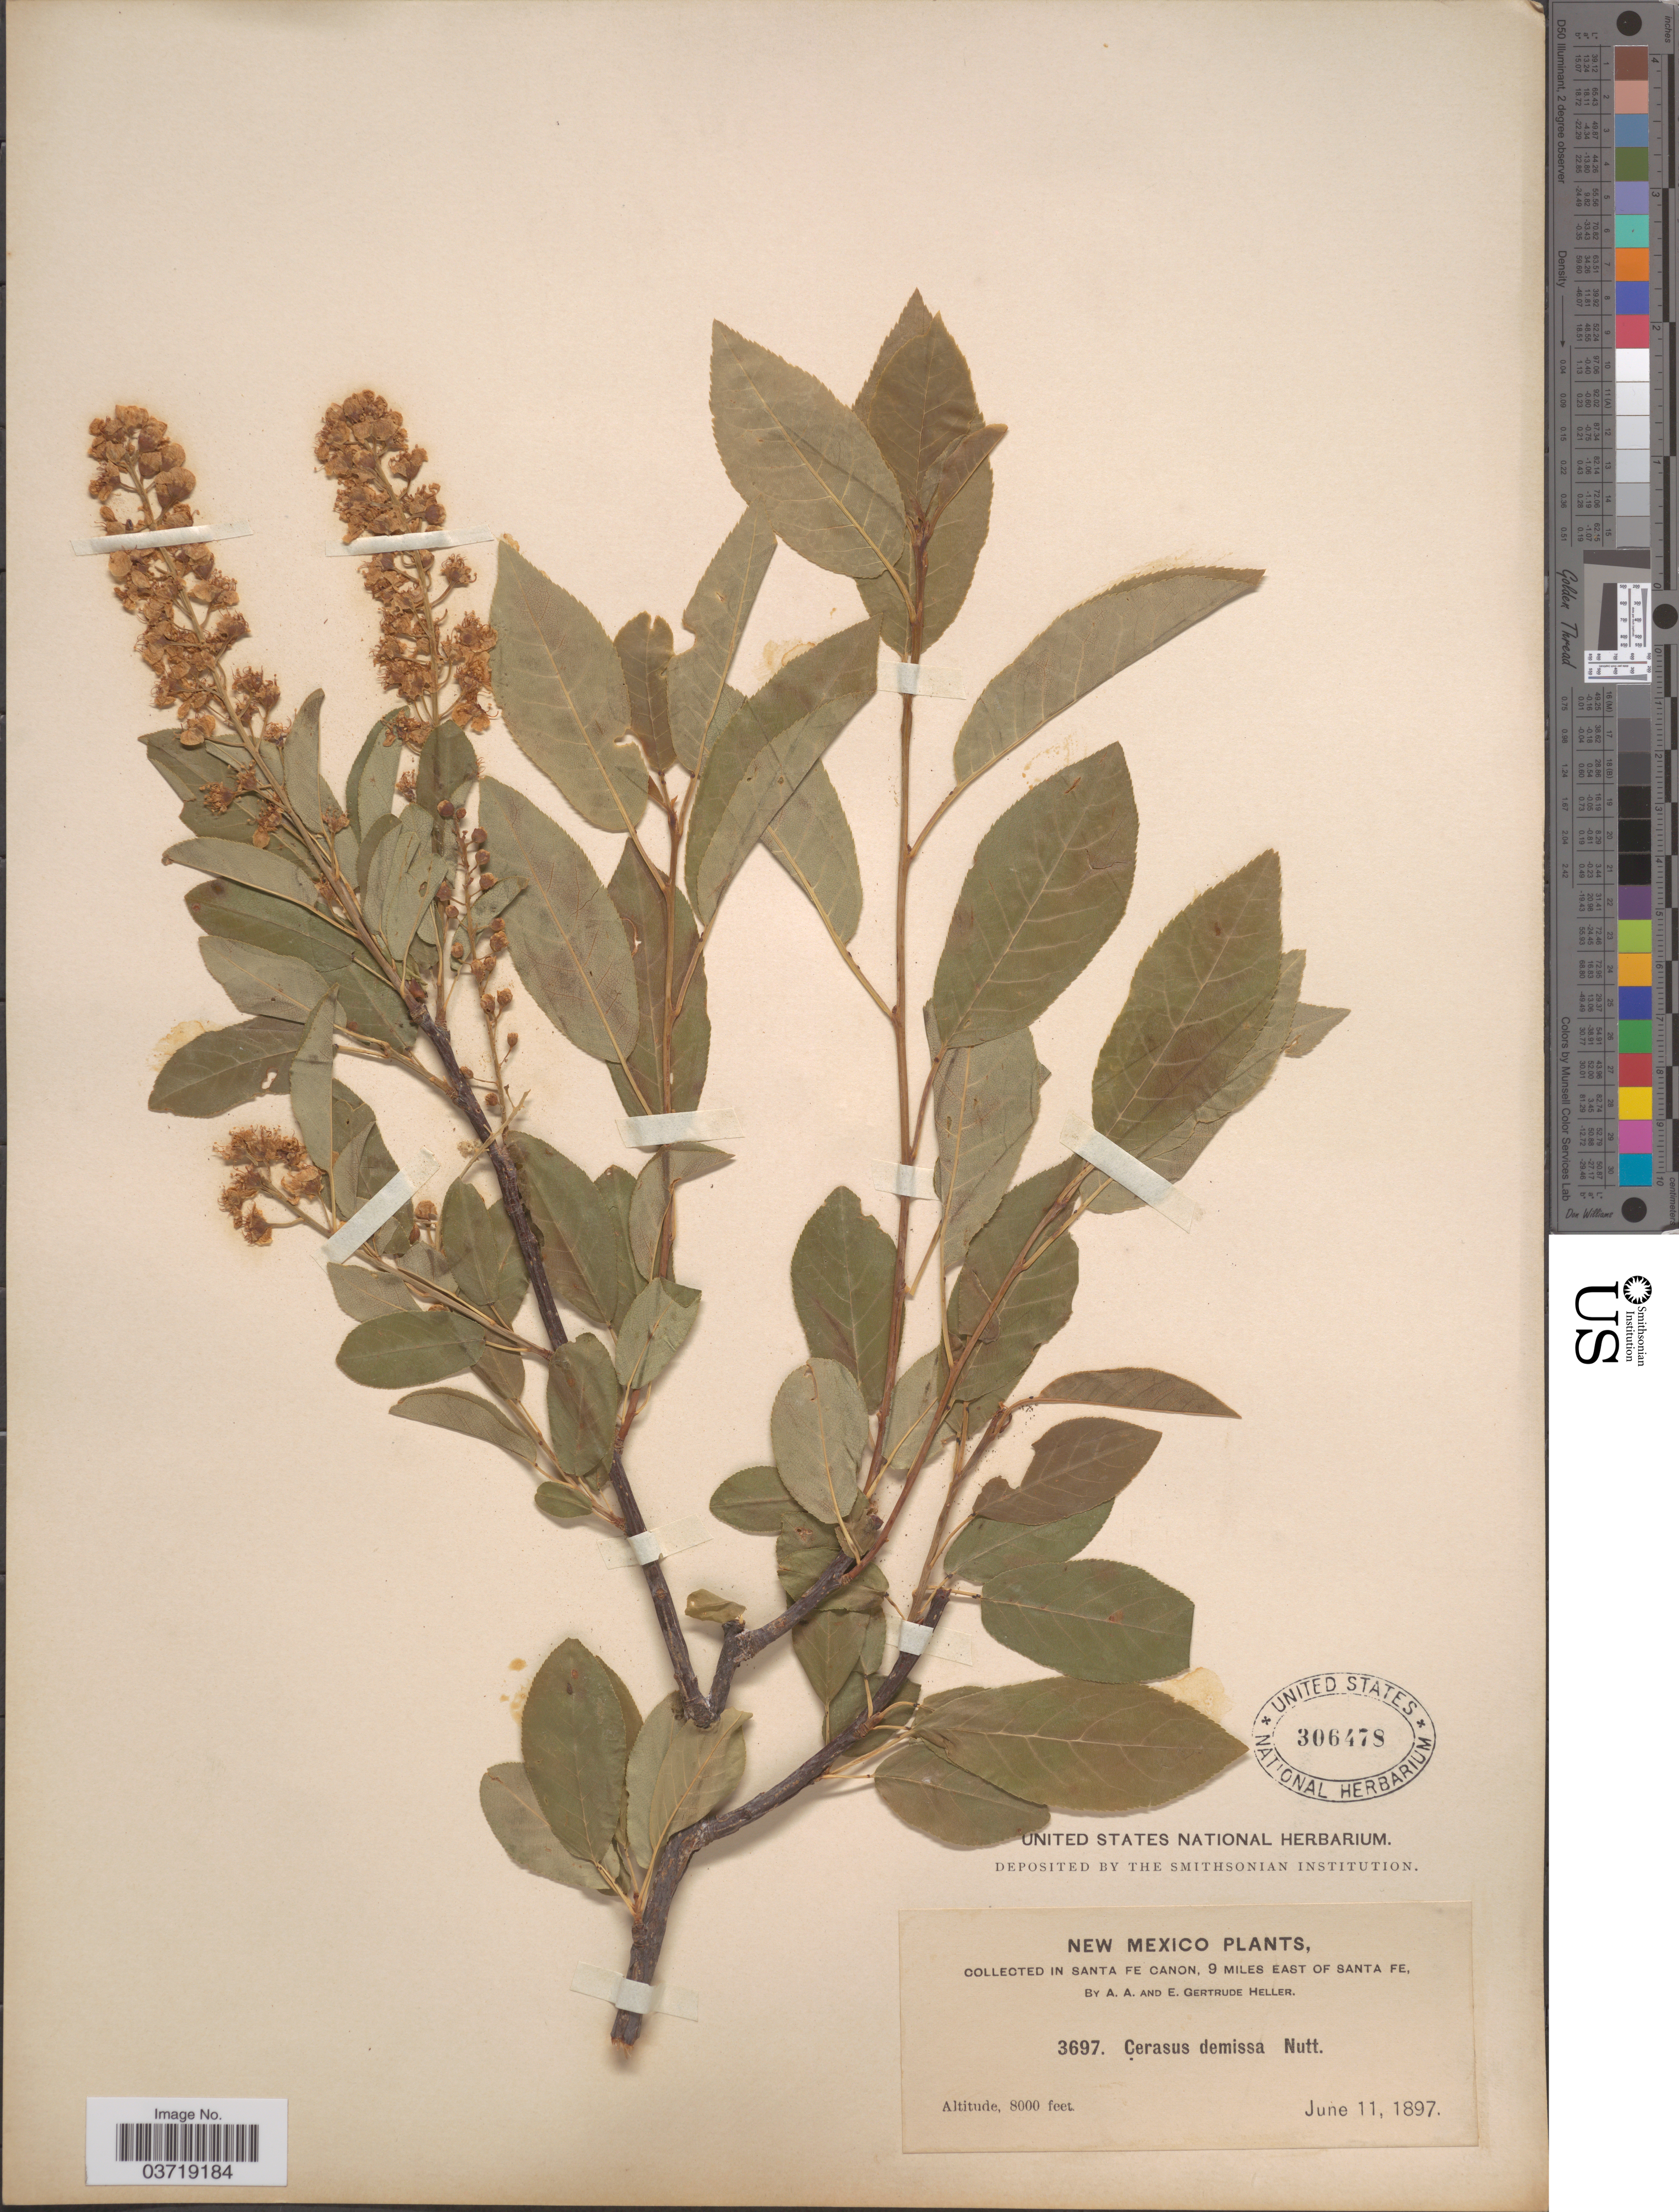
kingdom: Plantae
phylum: Tracheophyta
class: Magnoliopsida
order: Rosales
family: Rosaceae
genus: Prunus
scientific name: Prunus virginiana var. demissa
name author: (Nutt.) Torr.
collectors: A. A. Heller & E. G. Heller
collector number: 3697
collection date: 1897-06-11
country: United States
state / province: New Mexico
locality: In Santa Fe Canon, 9 miles east of Santa Fe.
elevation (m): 2438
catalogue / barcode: US 306478